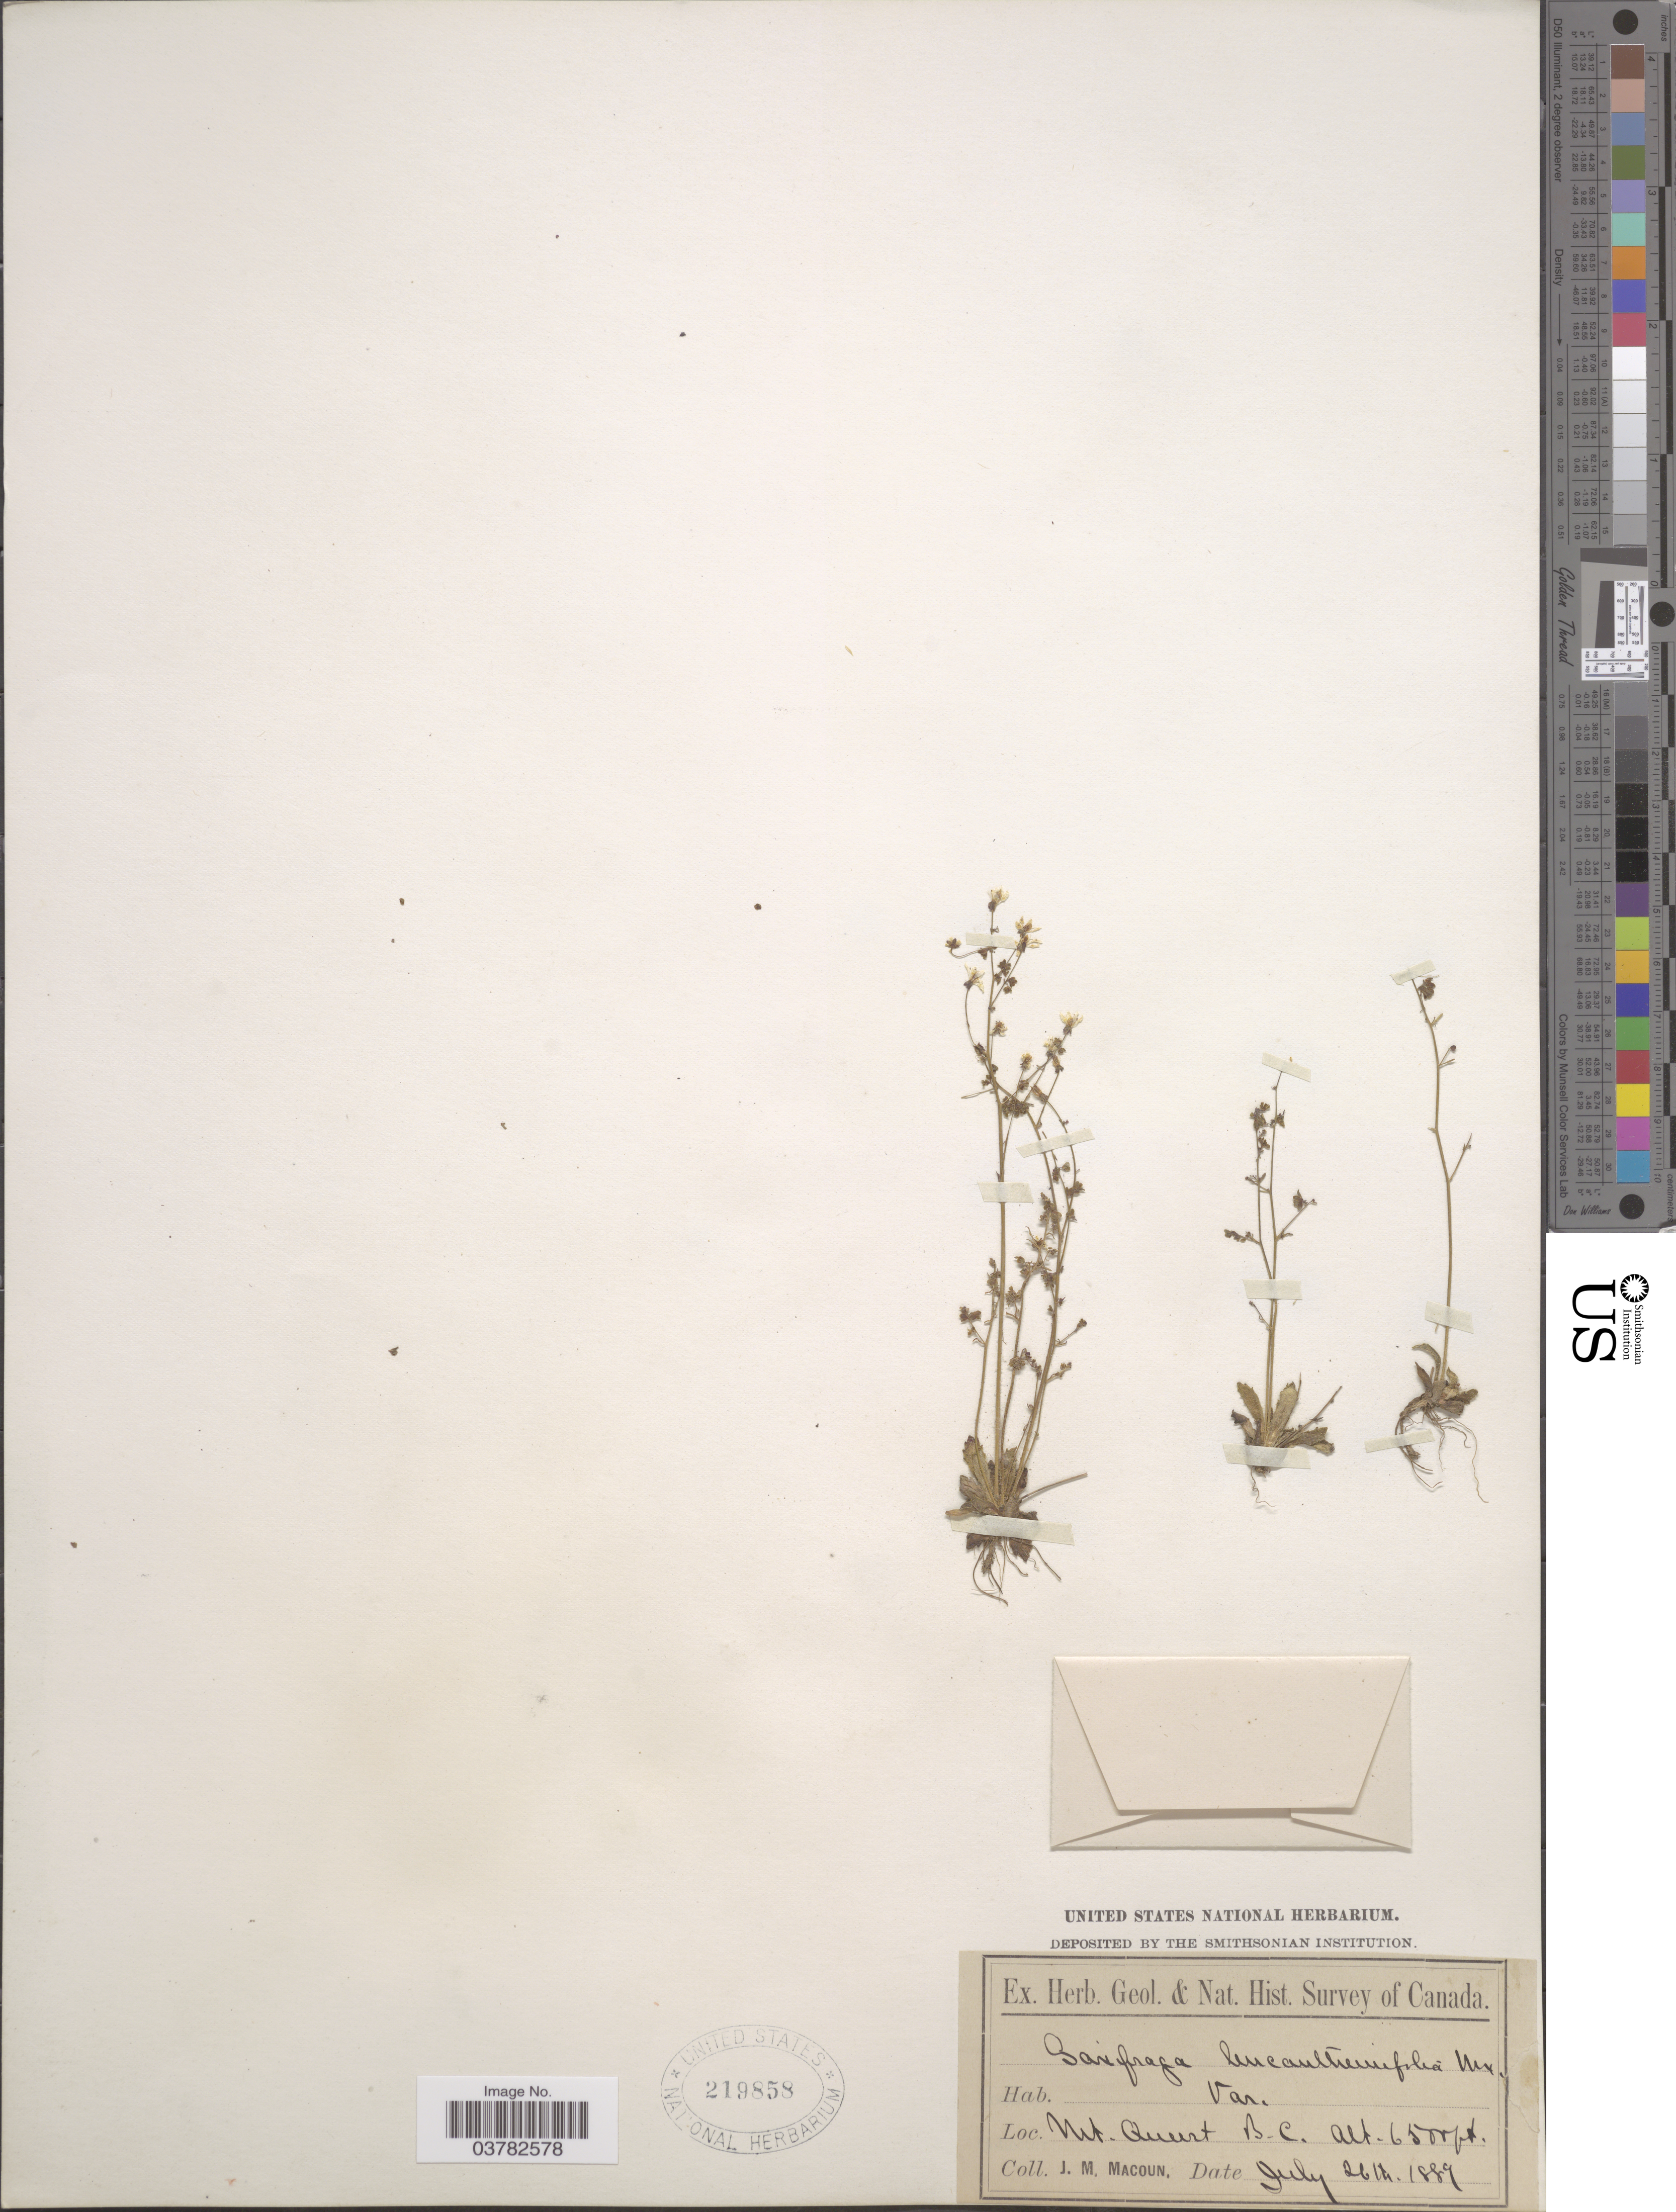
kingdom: Plantae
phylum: Tracheophyta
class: Magnoliopsida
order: Saxifragales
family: Saxifragaceae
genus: Micranthes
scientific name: Micranthes petiolaris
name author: (Raf.) Bush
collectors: J. M. Macoun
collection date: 1889-07-26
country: Canada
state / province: British Columbia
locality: Geol. & Nat. Hist. Survey of Canada. Mt. Queest.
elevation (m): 1981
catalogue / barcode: US 219858